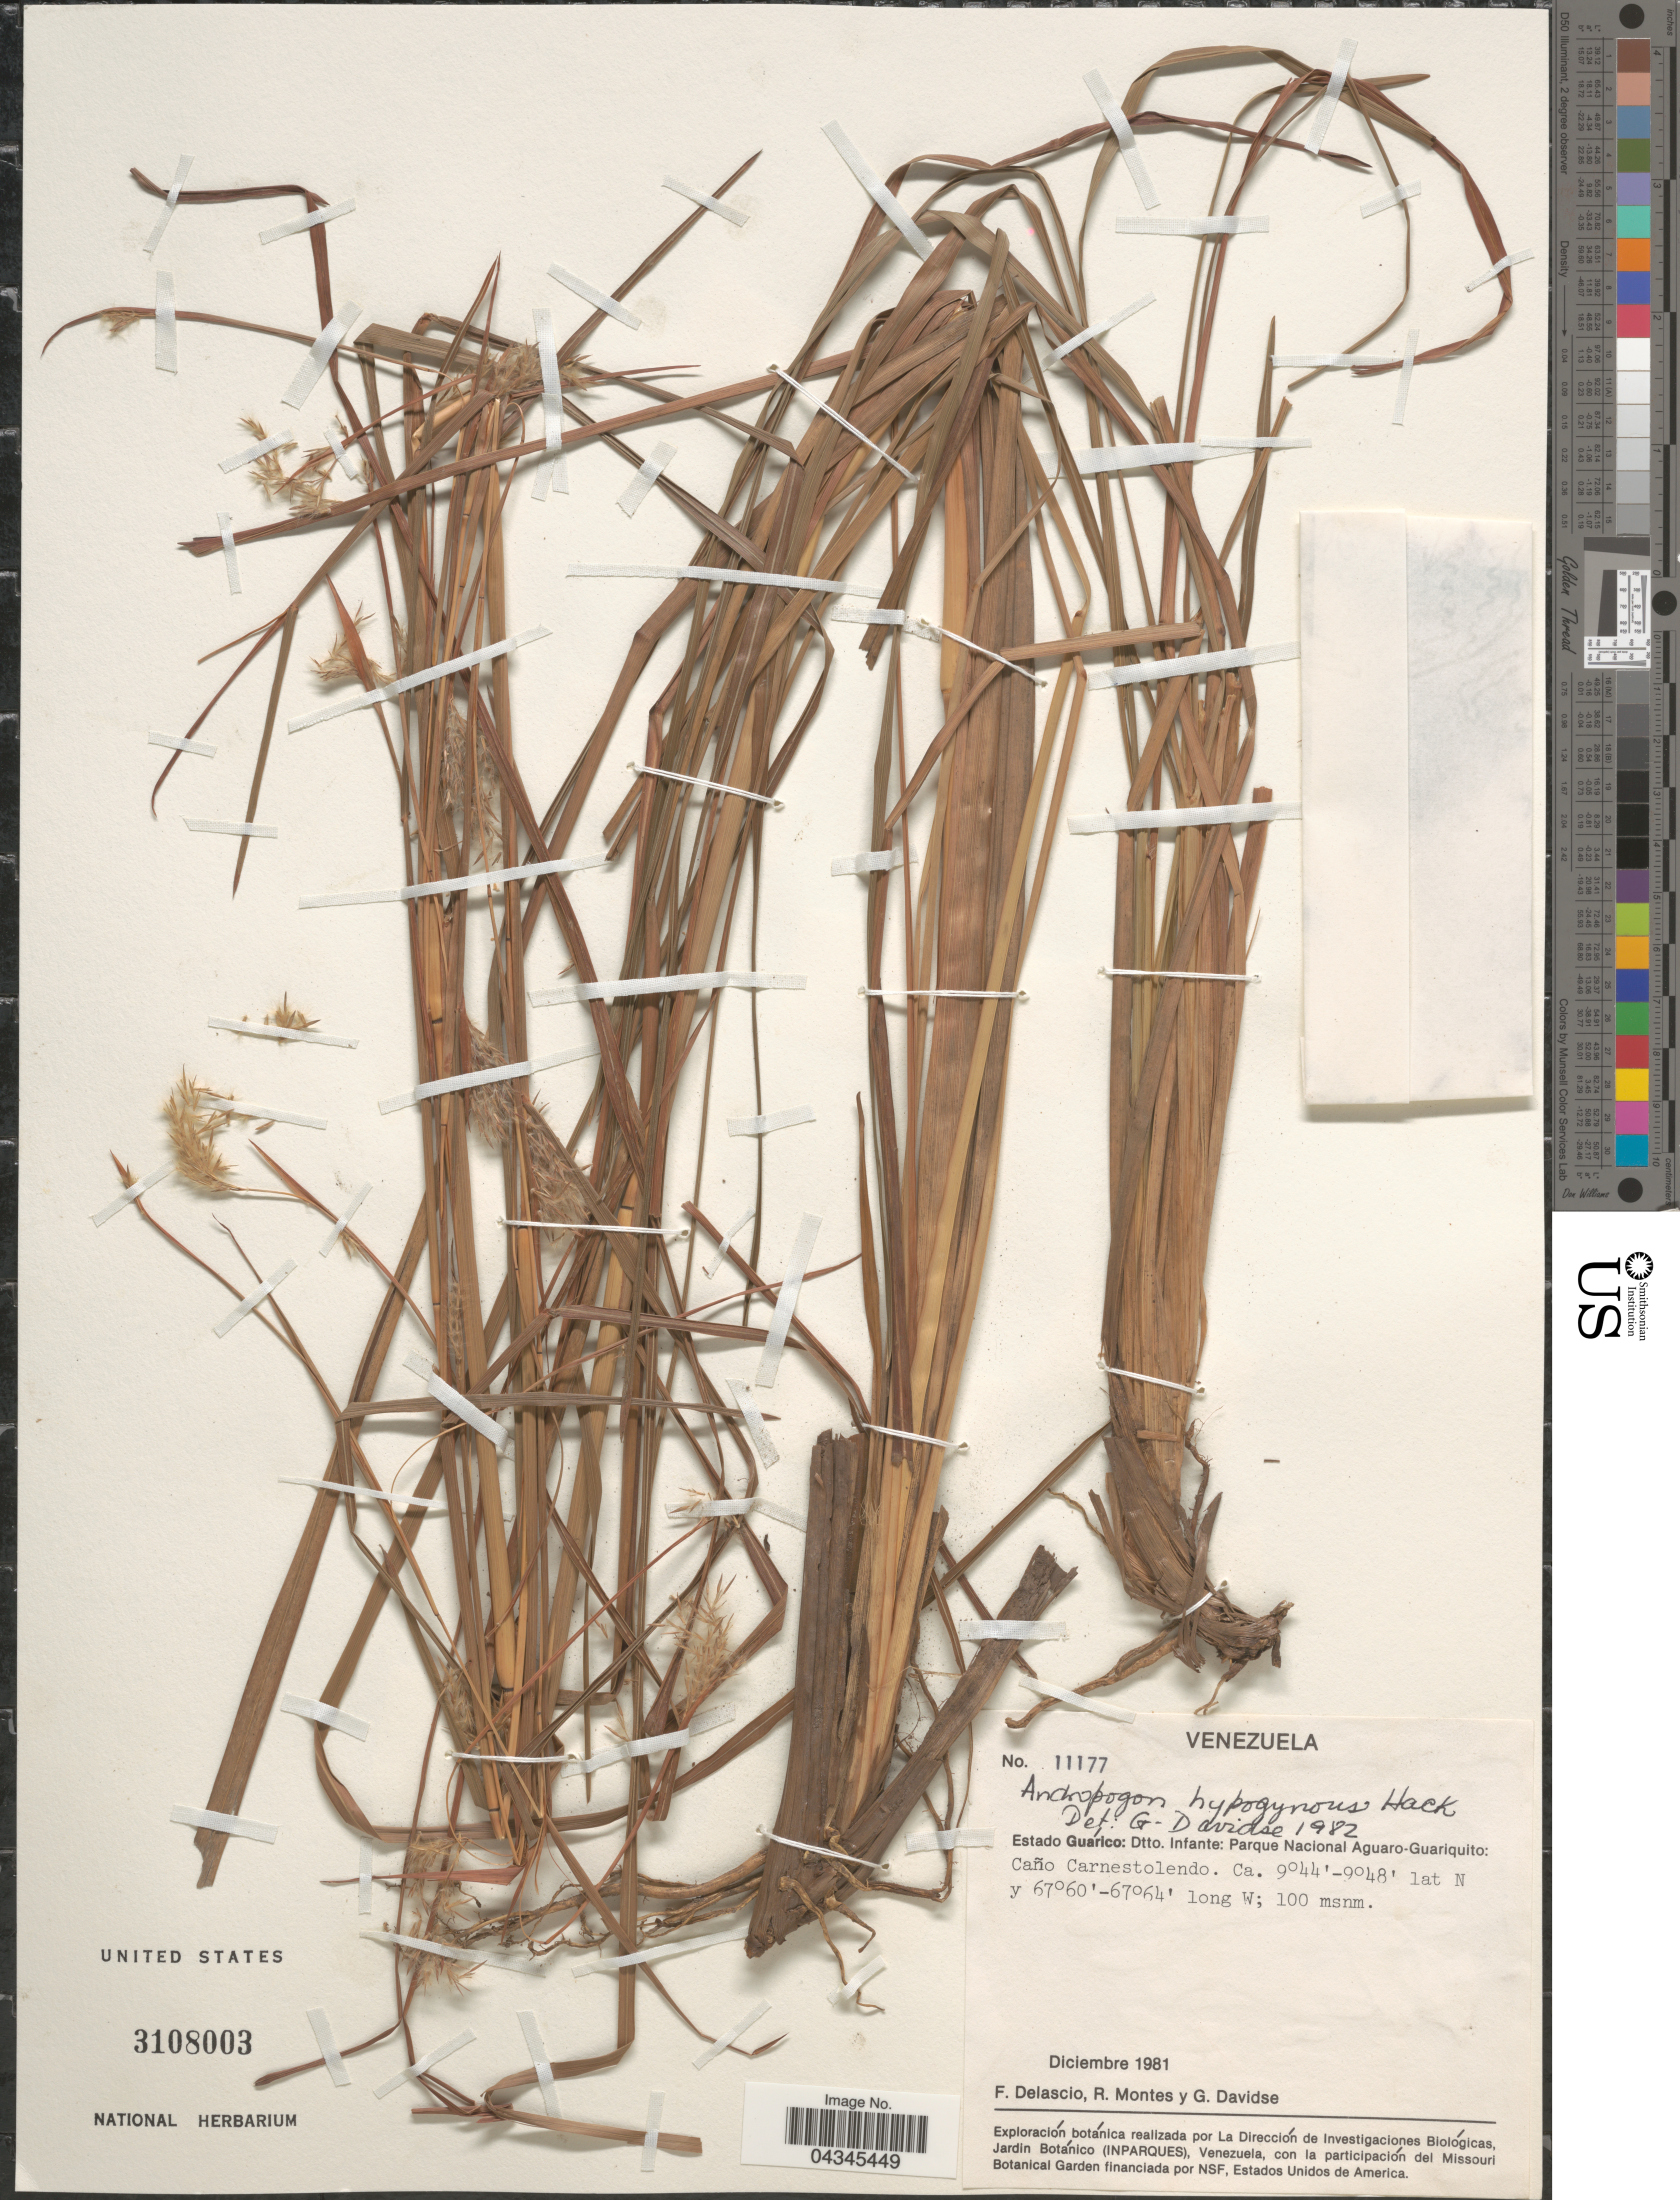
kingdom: Plantae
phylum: Tracheophyta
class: Liliopsida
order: Poales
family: Poaceae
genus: Andropogon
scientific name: Andropogon hypogynus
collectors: F. Delascio C., R. Montes & G. Davidse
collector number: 11177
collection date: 1981-12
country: Venezuela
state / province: Guarico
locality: Dtto. Infante: Parque Nacional Aguaro-Guariquito: Caño Carnestolendo.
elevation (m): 100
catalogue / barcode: US 3108003